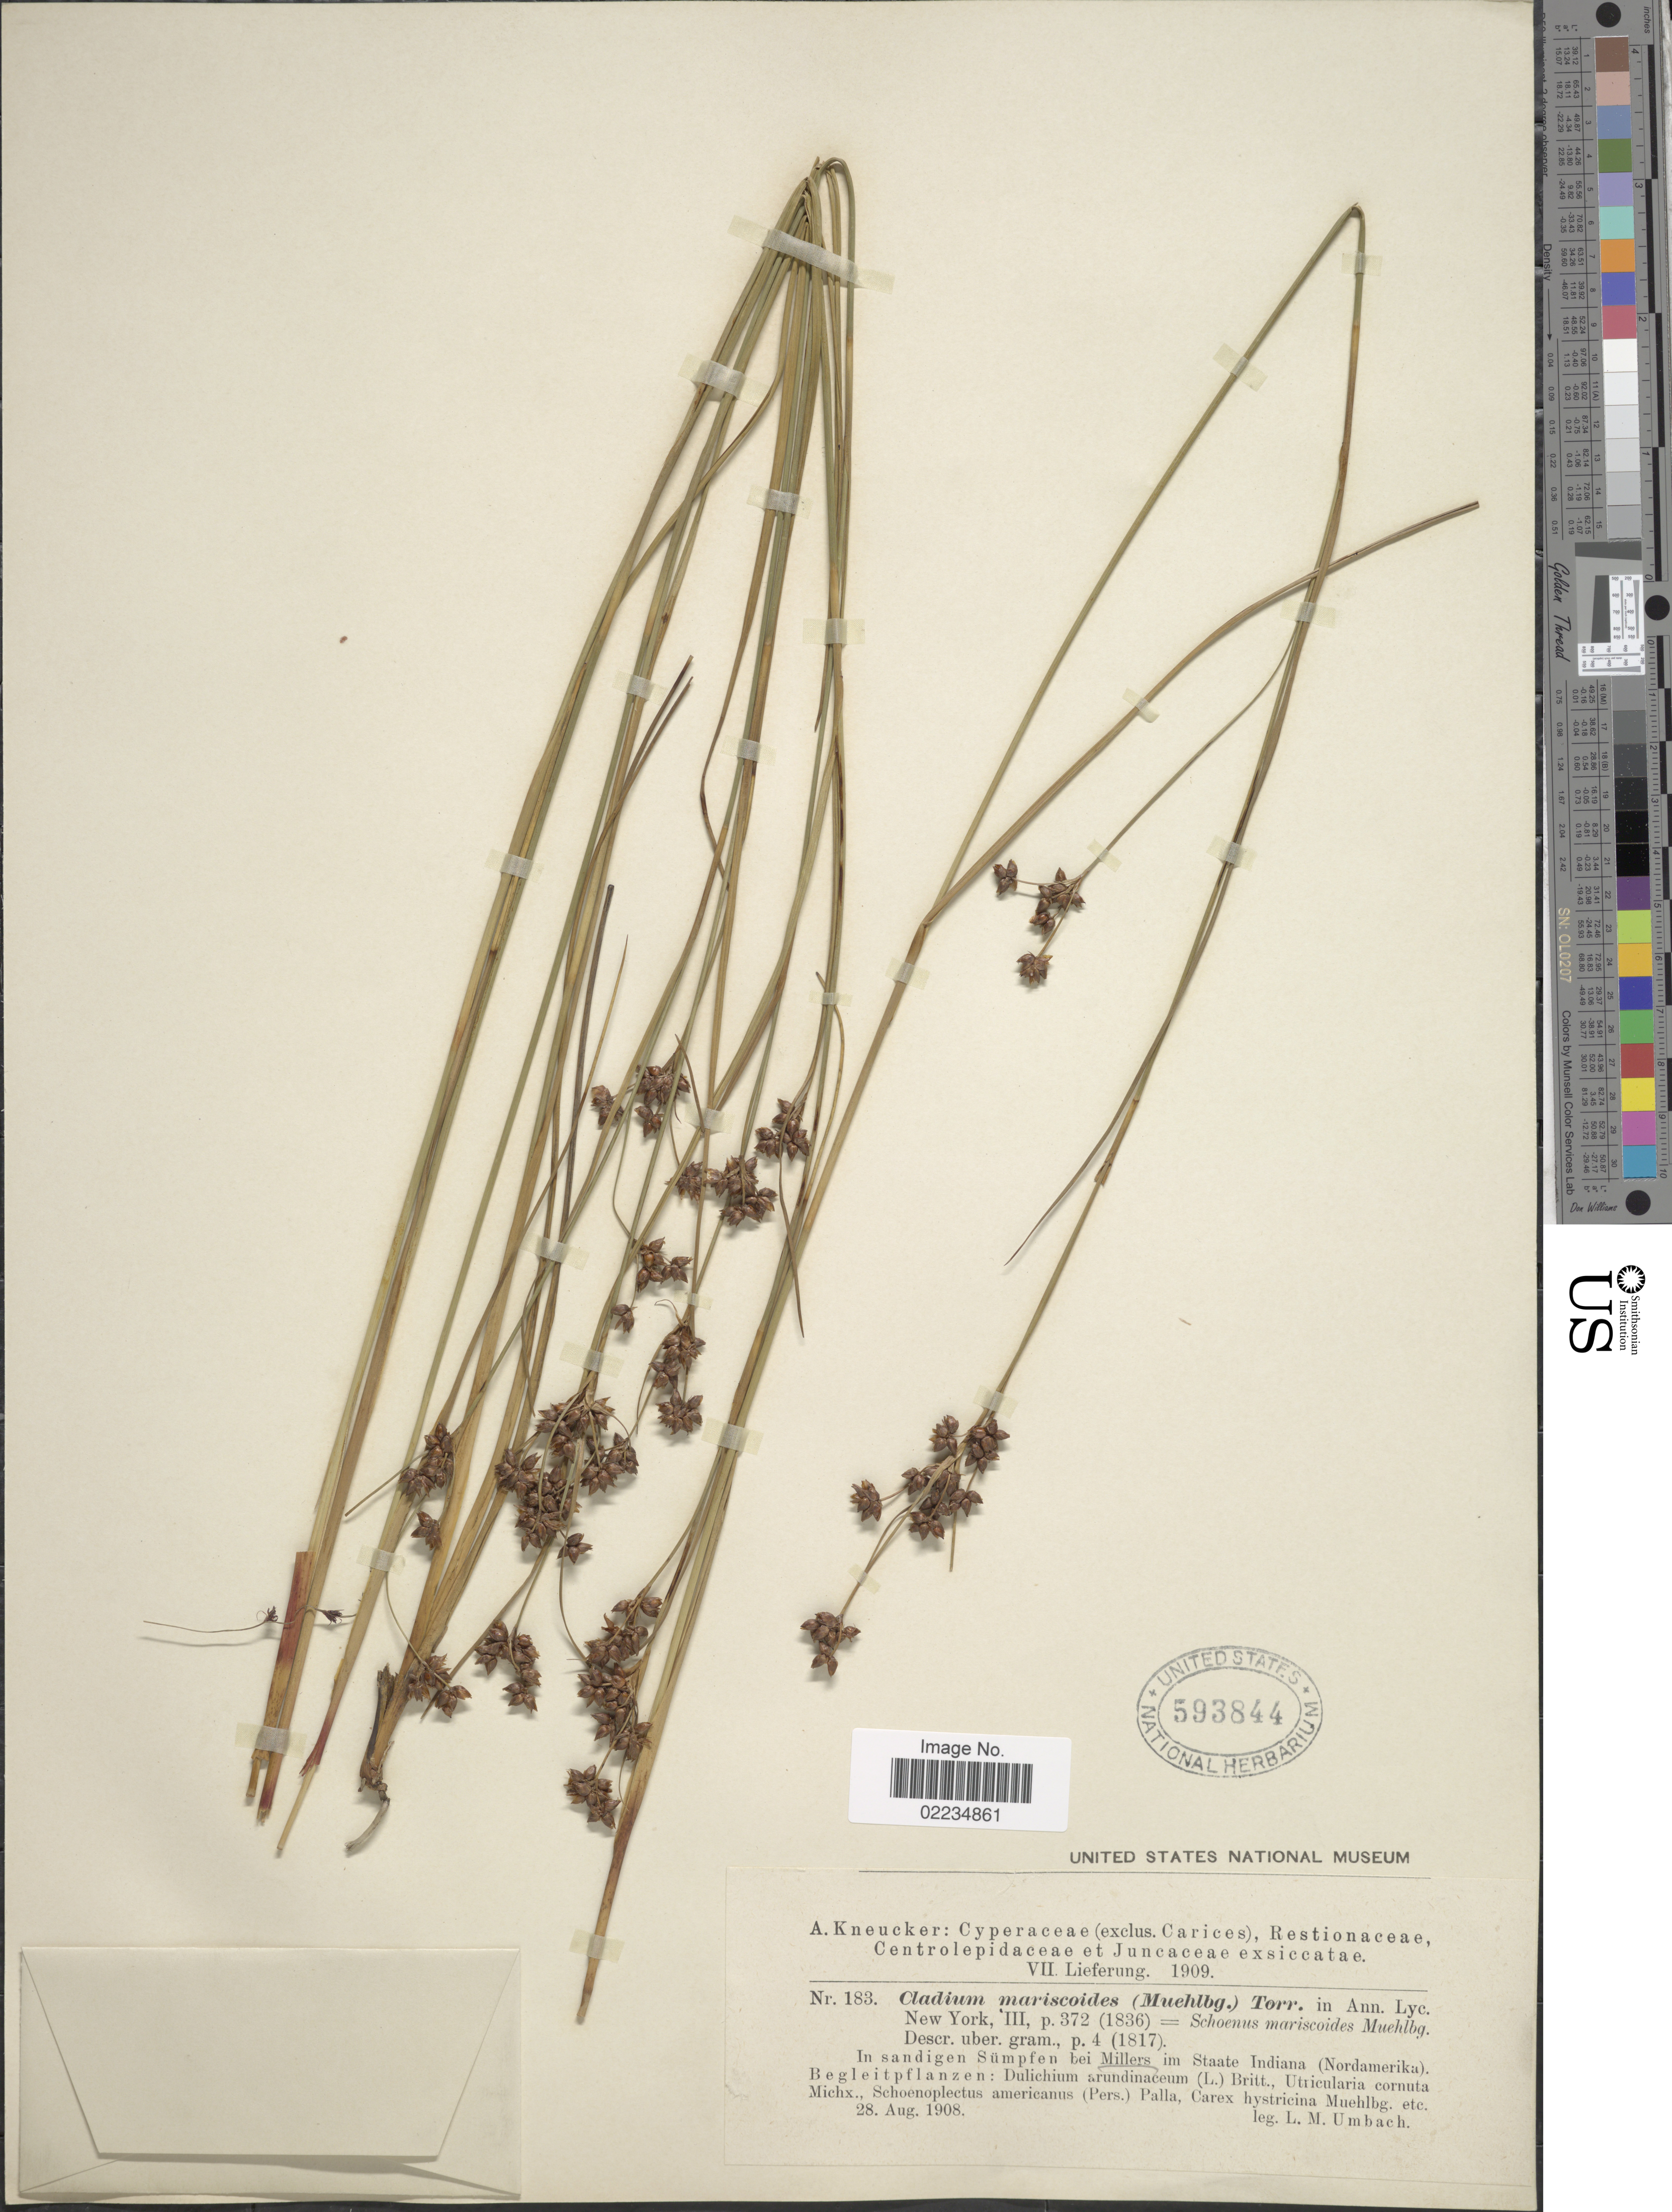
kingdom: Plantae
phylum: Tracheophyta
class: Liliopsida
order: Poales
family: Cyperaceae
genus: Cladium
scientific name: Cladium mariscoides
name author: (Muhl.) Torr.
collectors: L. M. Umbach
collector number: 183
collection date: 1908-08-28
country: United States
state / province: Indiana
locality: In sandigen Sumpfen bei Millers im Staate Indiana (Nordamerika)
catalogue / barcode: US 593844